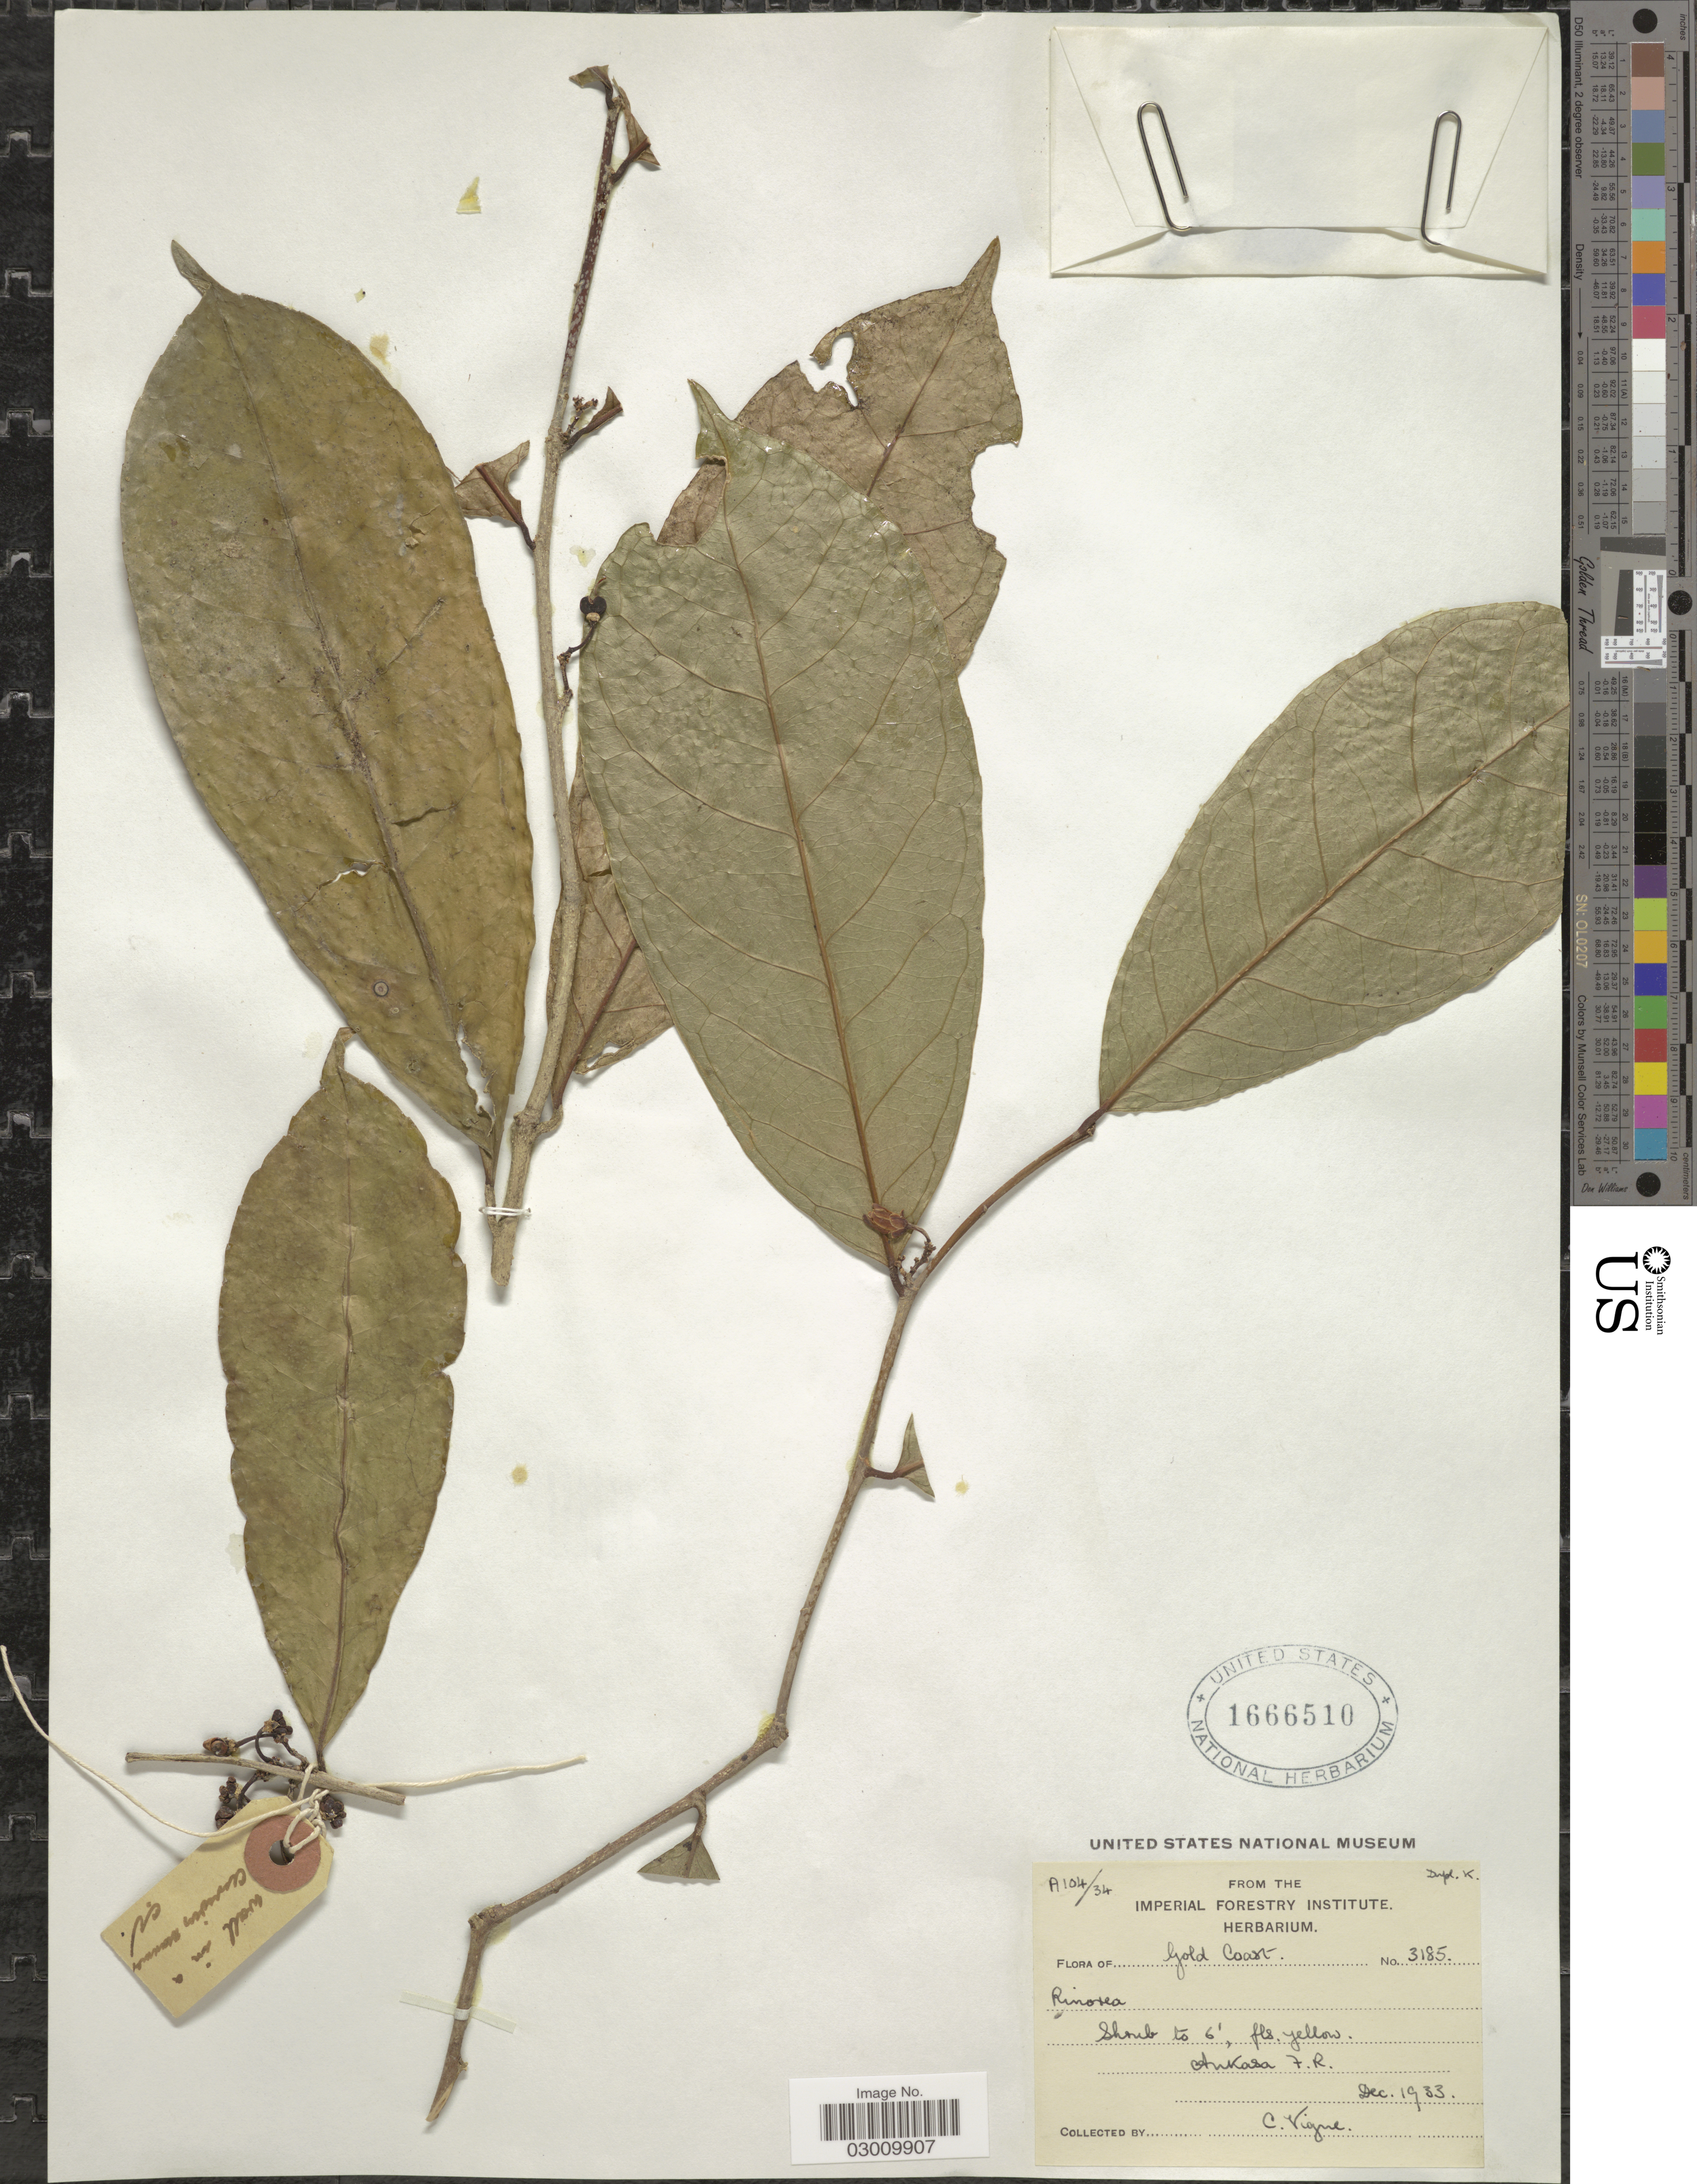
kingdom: Plantae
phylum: Tracheophyta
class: Magnoliopsida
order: Malpighiales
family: Violaceae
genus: Rinorea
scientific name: Rinorea sp.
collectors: C. Vigne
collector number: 3185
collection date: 1933-12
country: Ghana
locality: Gold Coast. Ankasa F.R.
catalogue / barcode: US 1666510